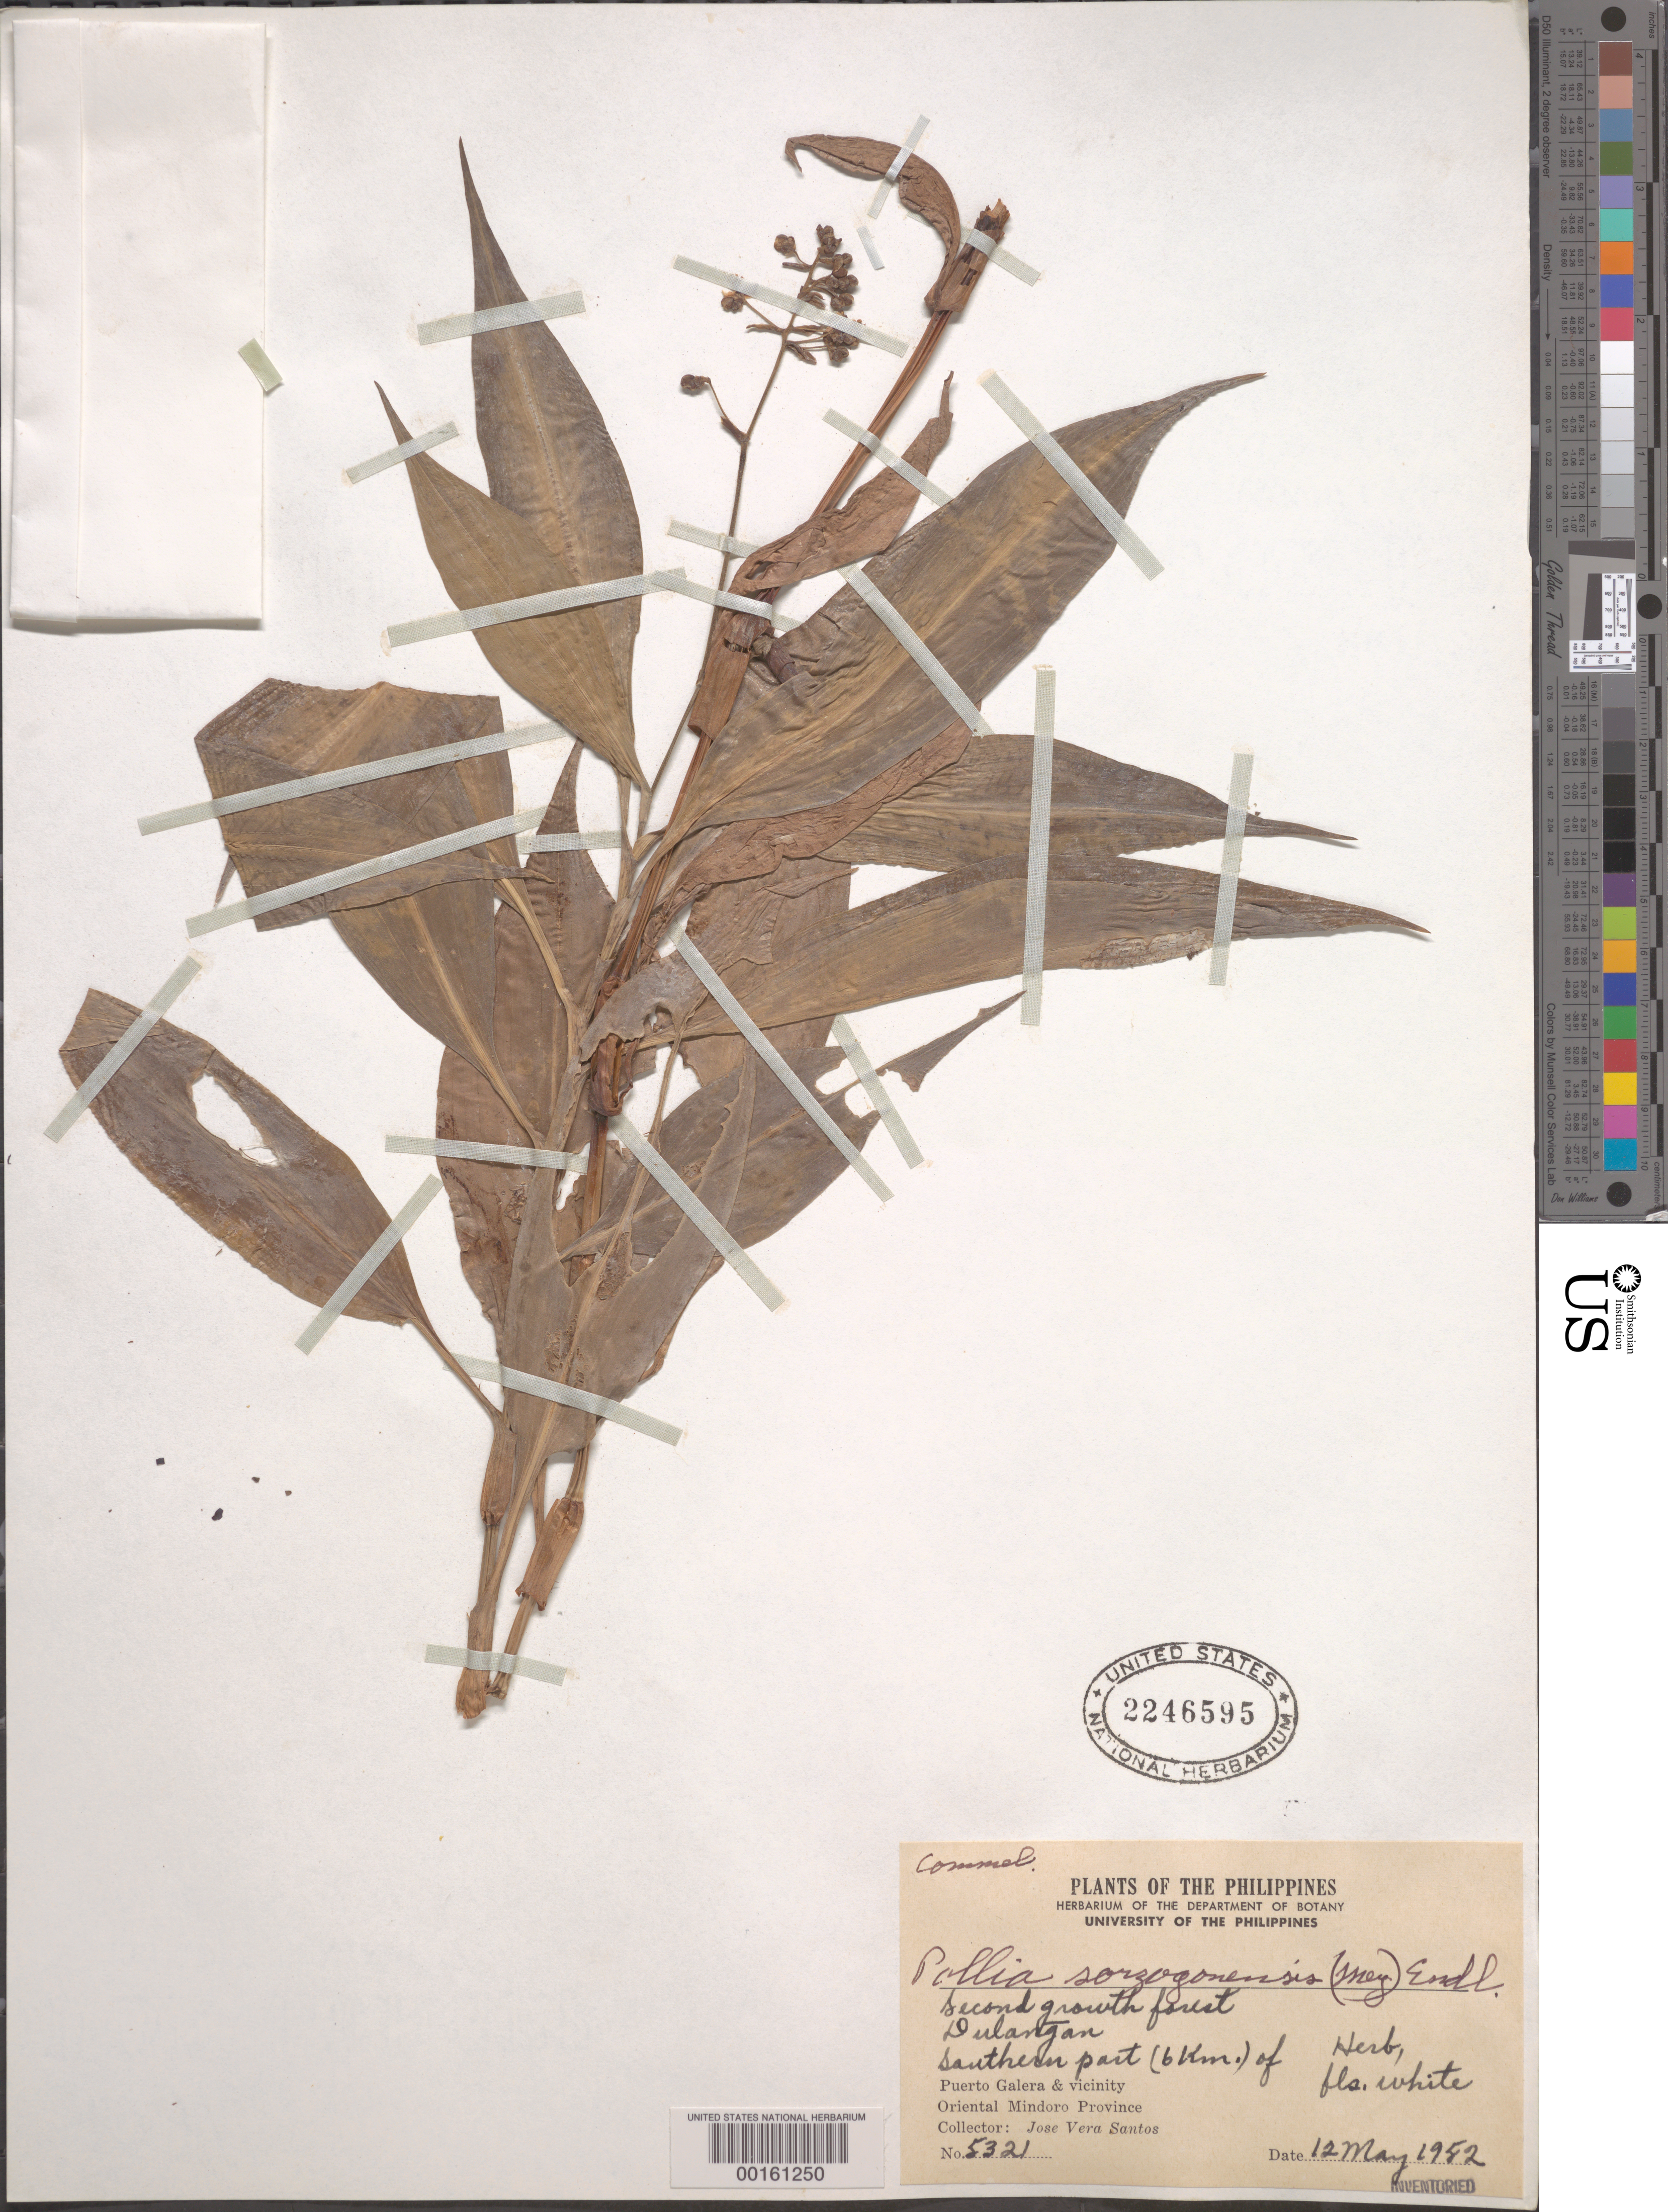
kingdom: Plantae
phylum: Tracheophyta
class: Liliopsida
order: Commelinales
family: Commelinaceae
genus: Pollia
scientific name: Pollia secundiflora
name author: (Blume) Bakh. f.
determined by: Strong, Mark T., (BOT), Smithsonian Institution - National Museum of Natural History (UNITED STATES)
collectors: J. V. Santos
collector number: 5321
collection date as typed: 12 May 1952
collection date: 1952-05-12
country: Philippines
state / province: Mimaropa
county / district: Mindoro Oriental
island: Mindoro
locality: Southern part of puerto galera dulangan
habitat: Secondary growth forest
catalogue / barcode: US 2246595